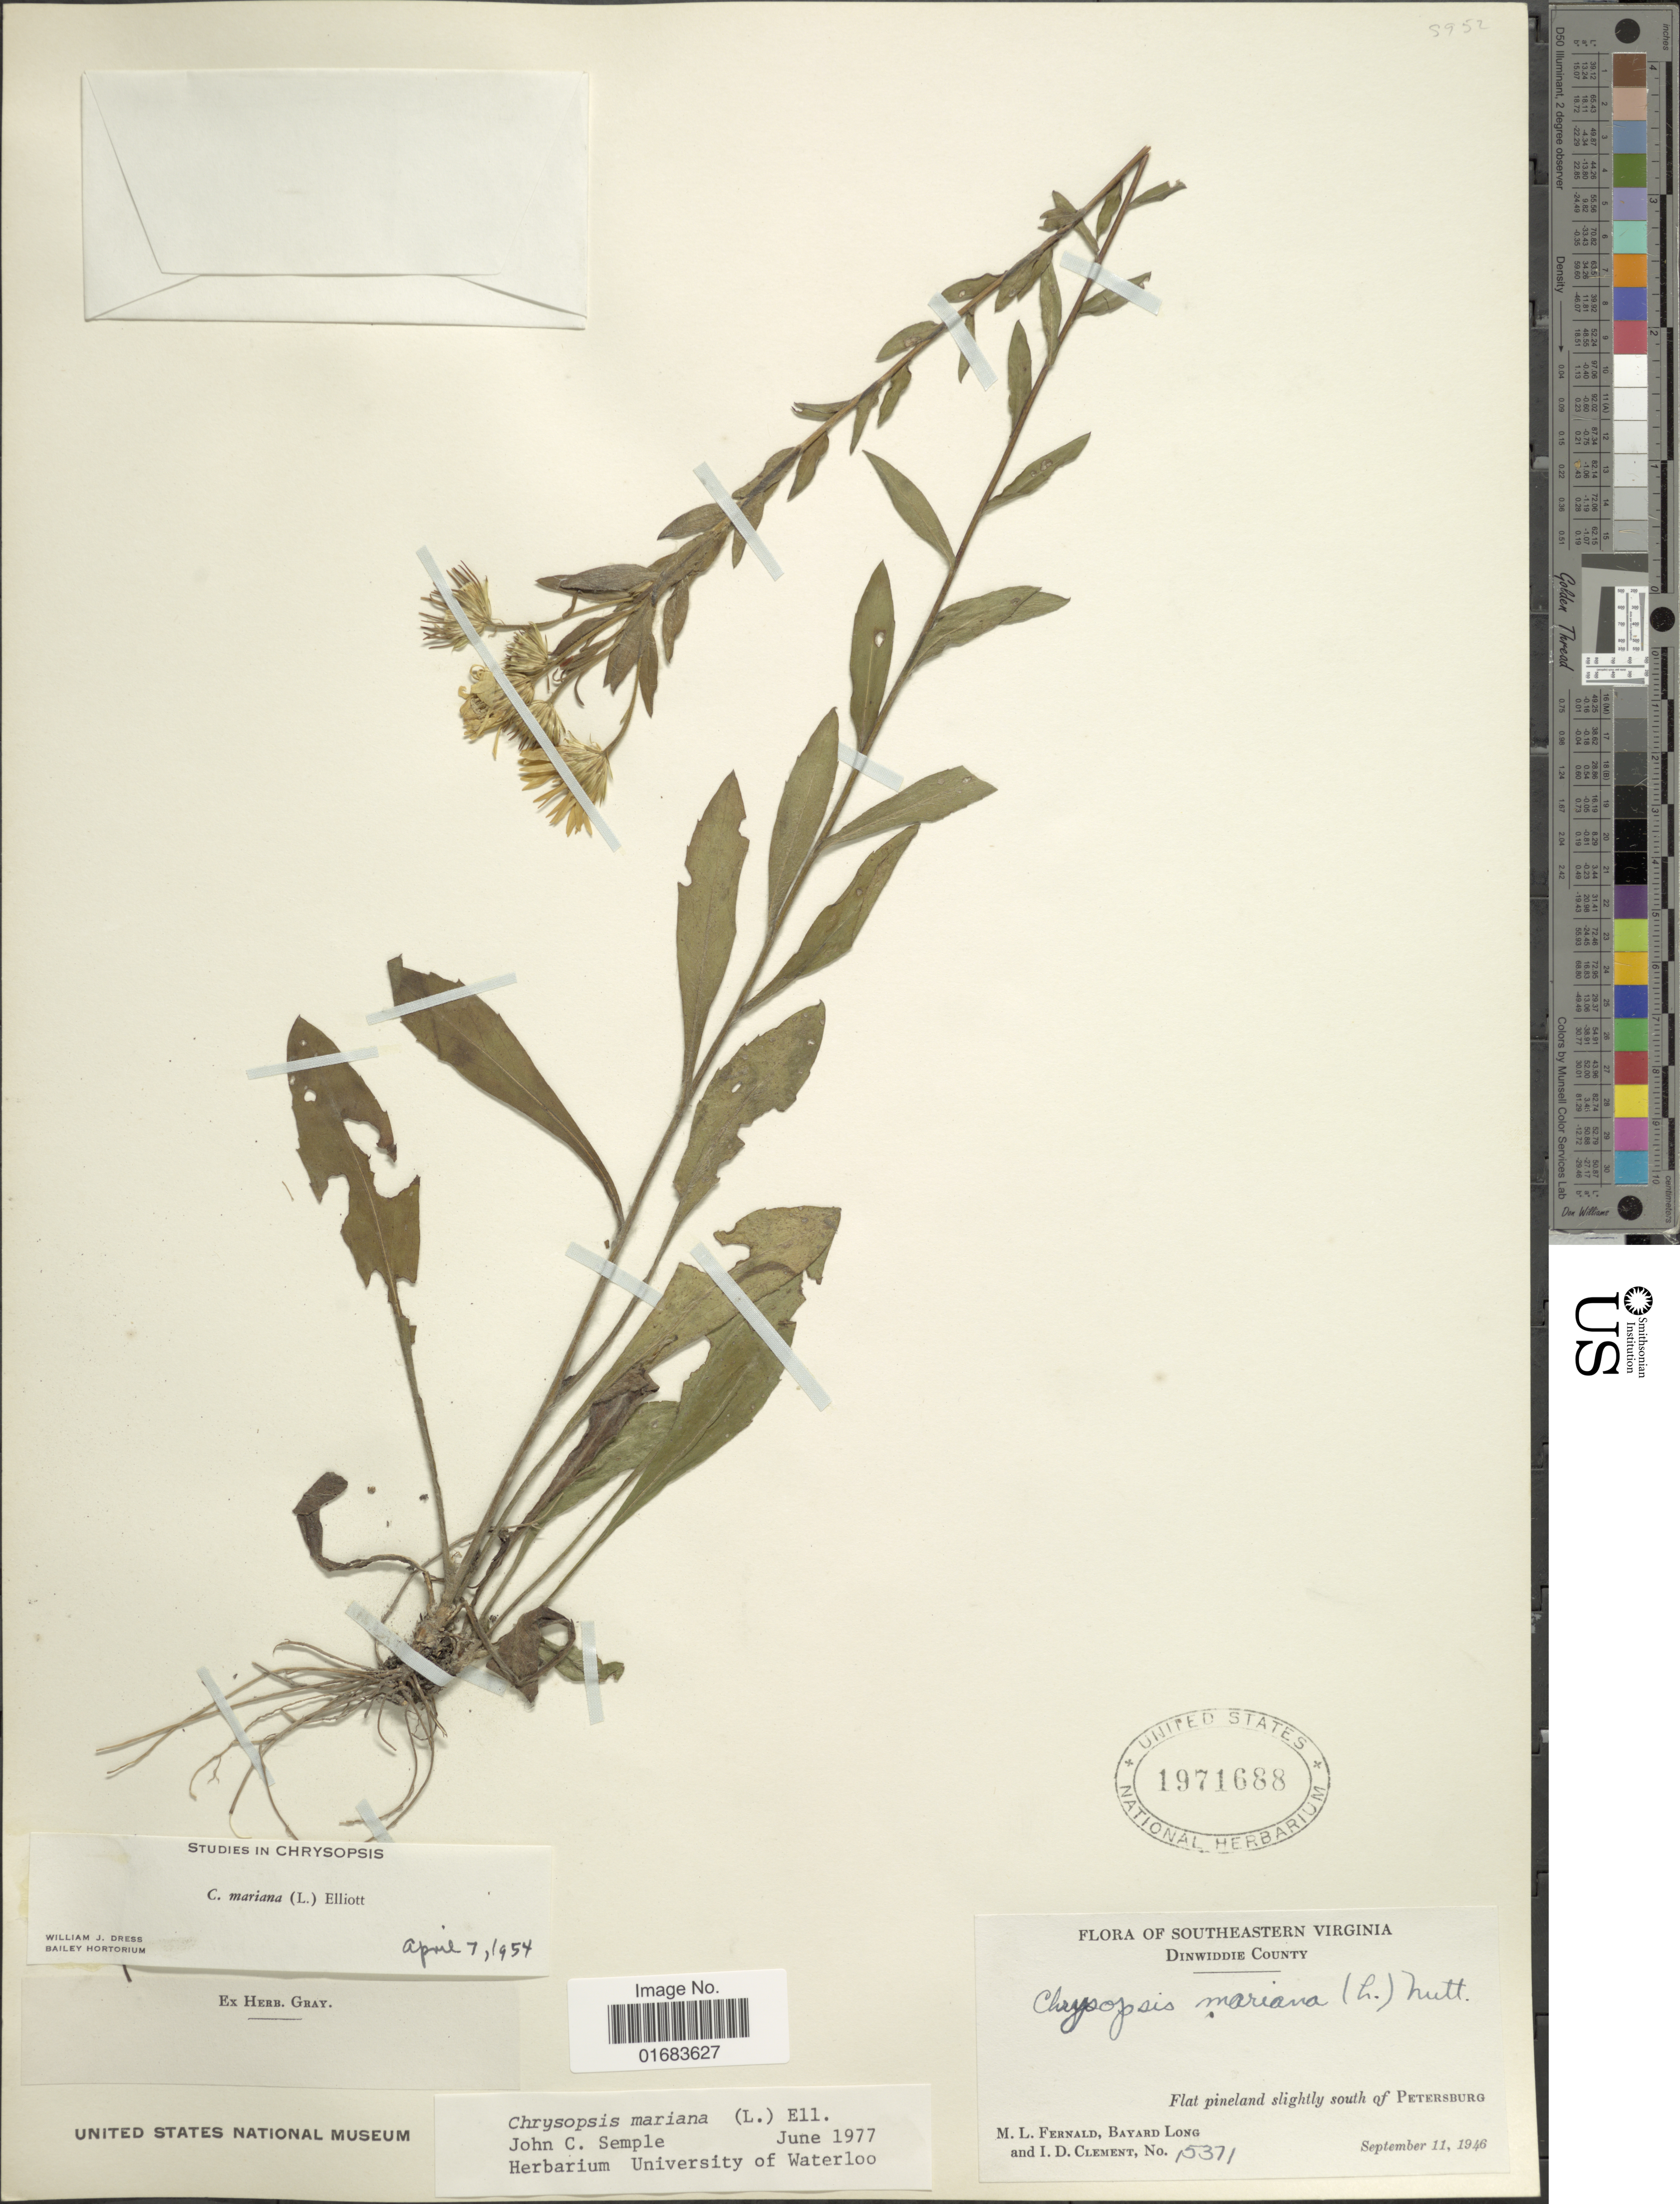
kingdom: Plantae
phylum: Tracheophyta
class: Magnoliopsida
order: Asterales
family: Asteraceae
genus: Chrysopsis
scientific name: Chrysopsis mariana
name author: (L.) Elliott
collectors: M. L. Fernald, B. Long & I. Clement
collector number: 15371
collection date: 1946-09-11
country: United States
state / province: Virginia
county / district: Dinwiddie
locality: Southeastern Virginia, Dinwiddie County, Flat pineland slightly South of Petersburg.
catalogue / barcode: US 1971688